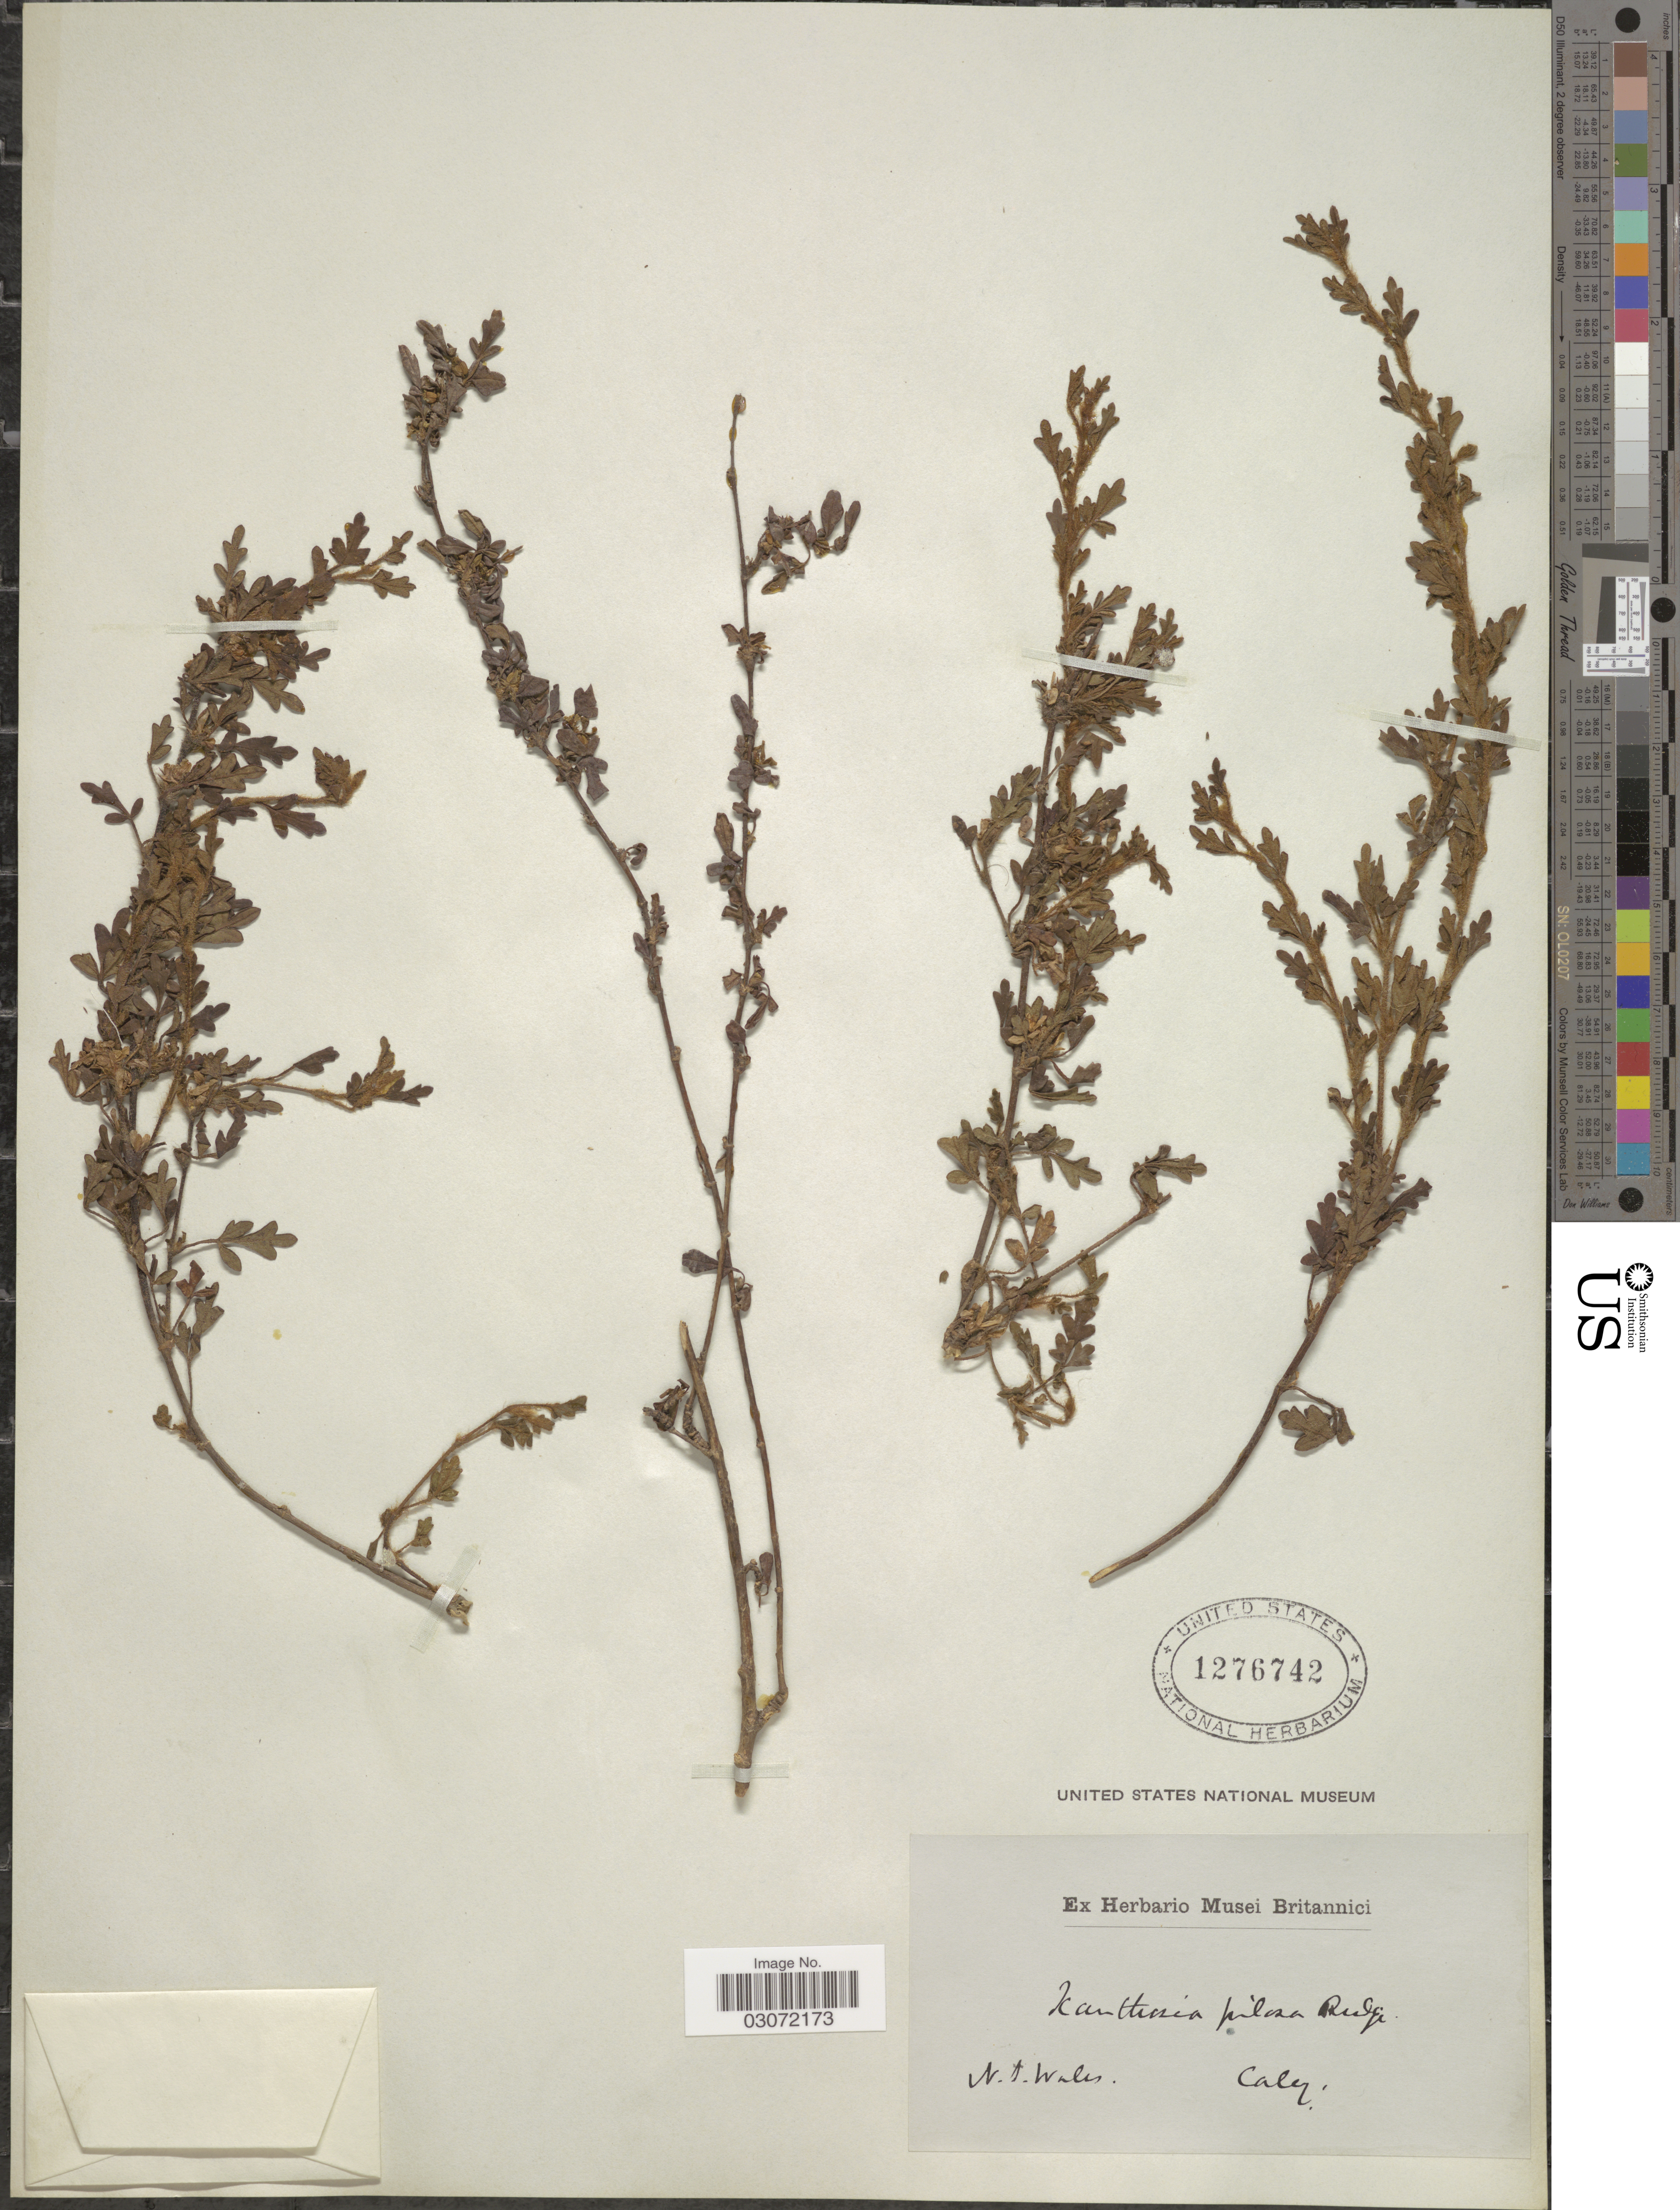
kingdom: Plantae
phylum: Tracheophyta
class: Magnoliopsida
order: Apiales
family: Apiaceae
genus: Xanthosia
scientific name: Xanthosia pilosa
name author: Rudge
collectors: -. Caley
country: Australia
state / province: New South Wales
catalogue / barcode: US 1276742